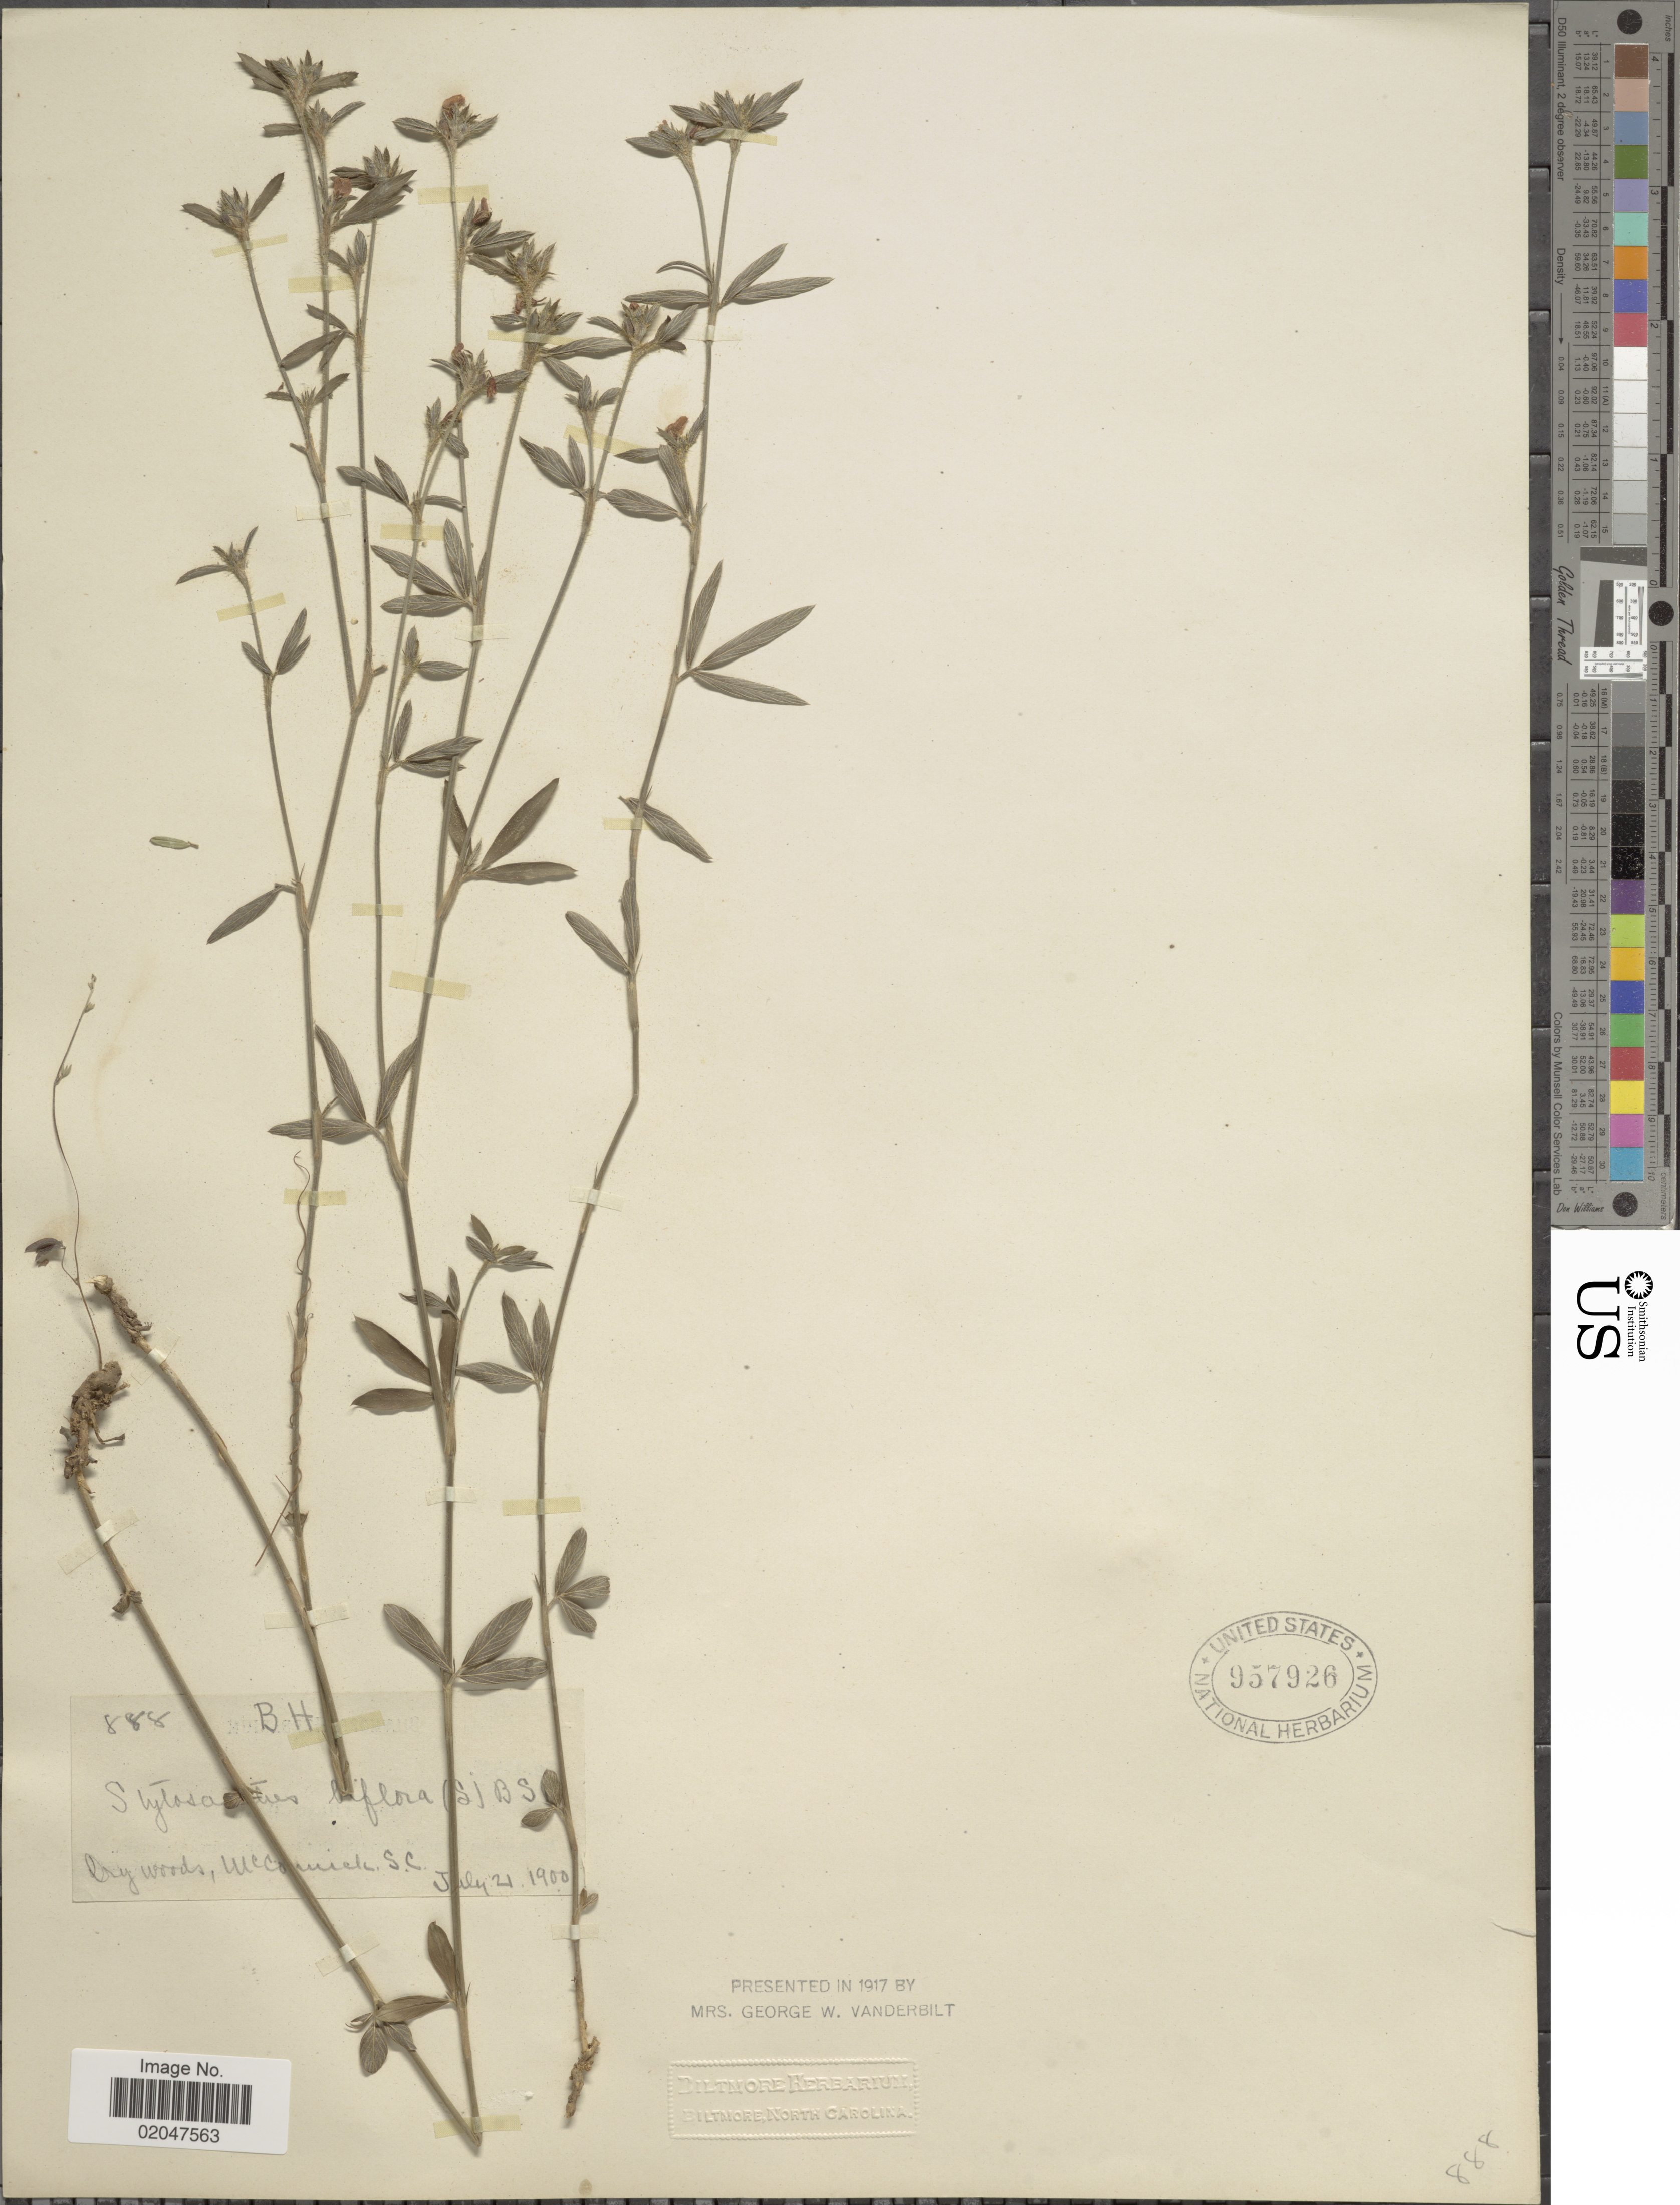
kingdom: Plantae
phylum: Tracheophyta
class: Magnoliopsida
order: Fabales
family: Fabaceae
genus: Stylosanthes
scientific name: Stylosanthes biflora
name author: (L.) Britton et al.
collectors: B. H.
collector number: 888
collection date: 1900-07-21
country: United States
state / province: South Carolina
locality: McCormick, S. C.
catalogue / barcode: US 957926